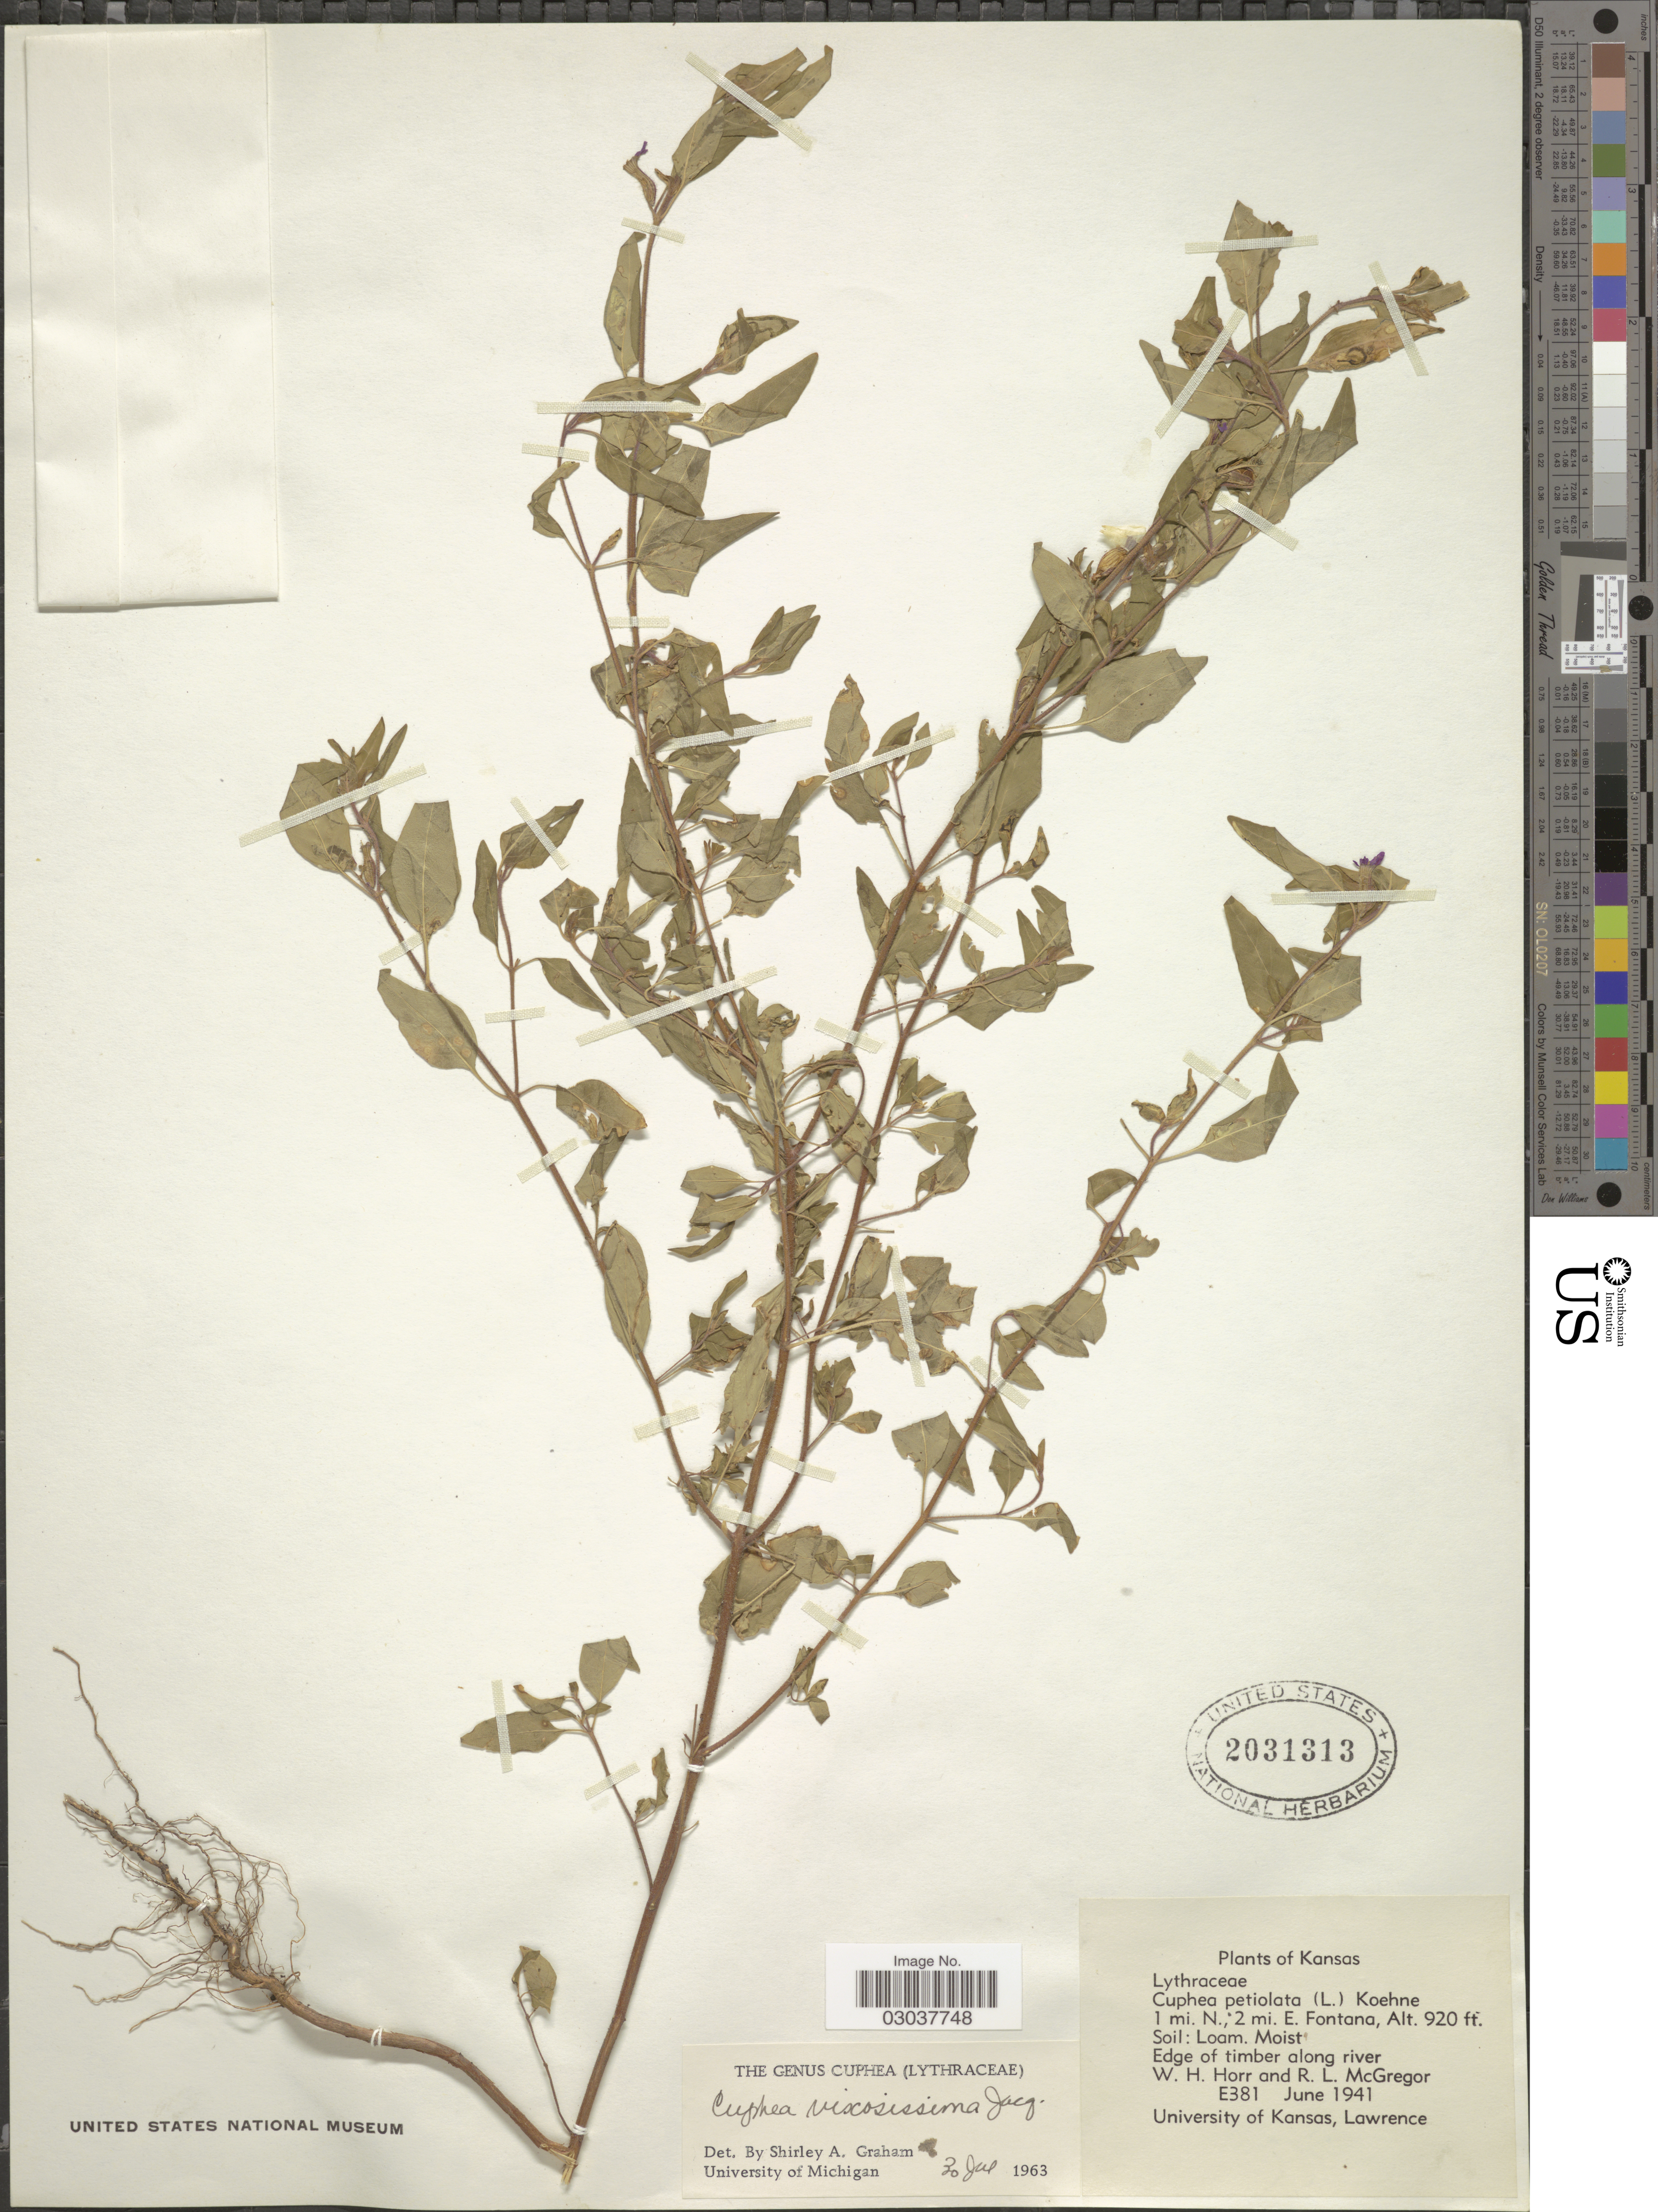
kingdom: Plantae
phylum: Tracheophyta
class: Magnoliopsida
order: Myrtales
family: Lythraceae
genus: Cuphea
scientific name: Cuphea viscosissima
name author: Jacq.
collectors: W. H. Horr & R. McGregor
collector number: E381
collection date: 1941-06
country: United States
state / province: Kansas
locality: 1 mi. N., 2 mi. E. Fontana, Edge of timber along river.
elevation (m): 280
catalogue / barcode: US 2031313